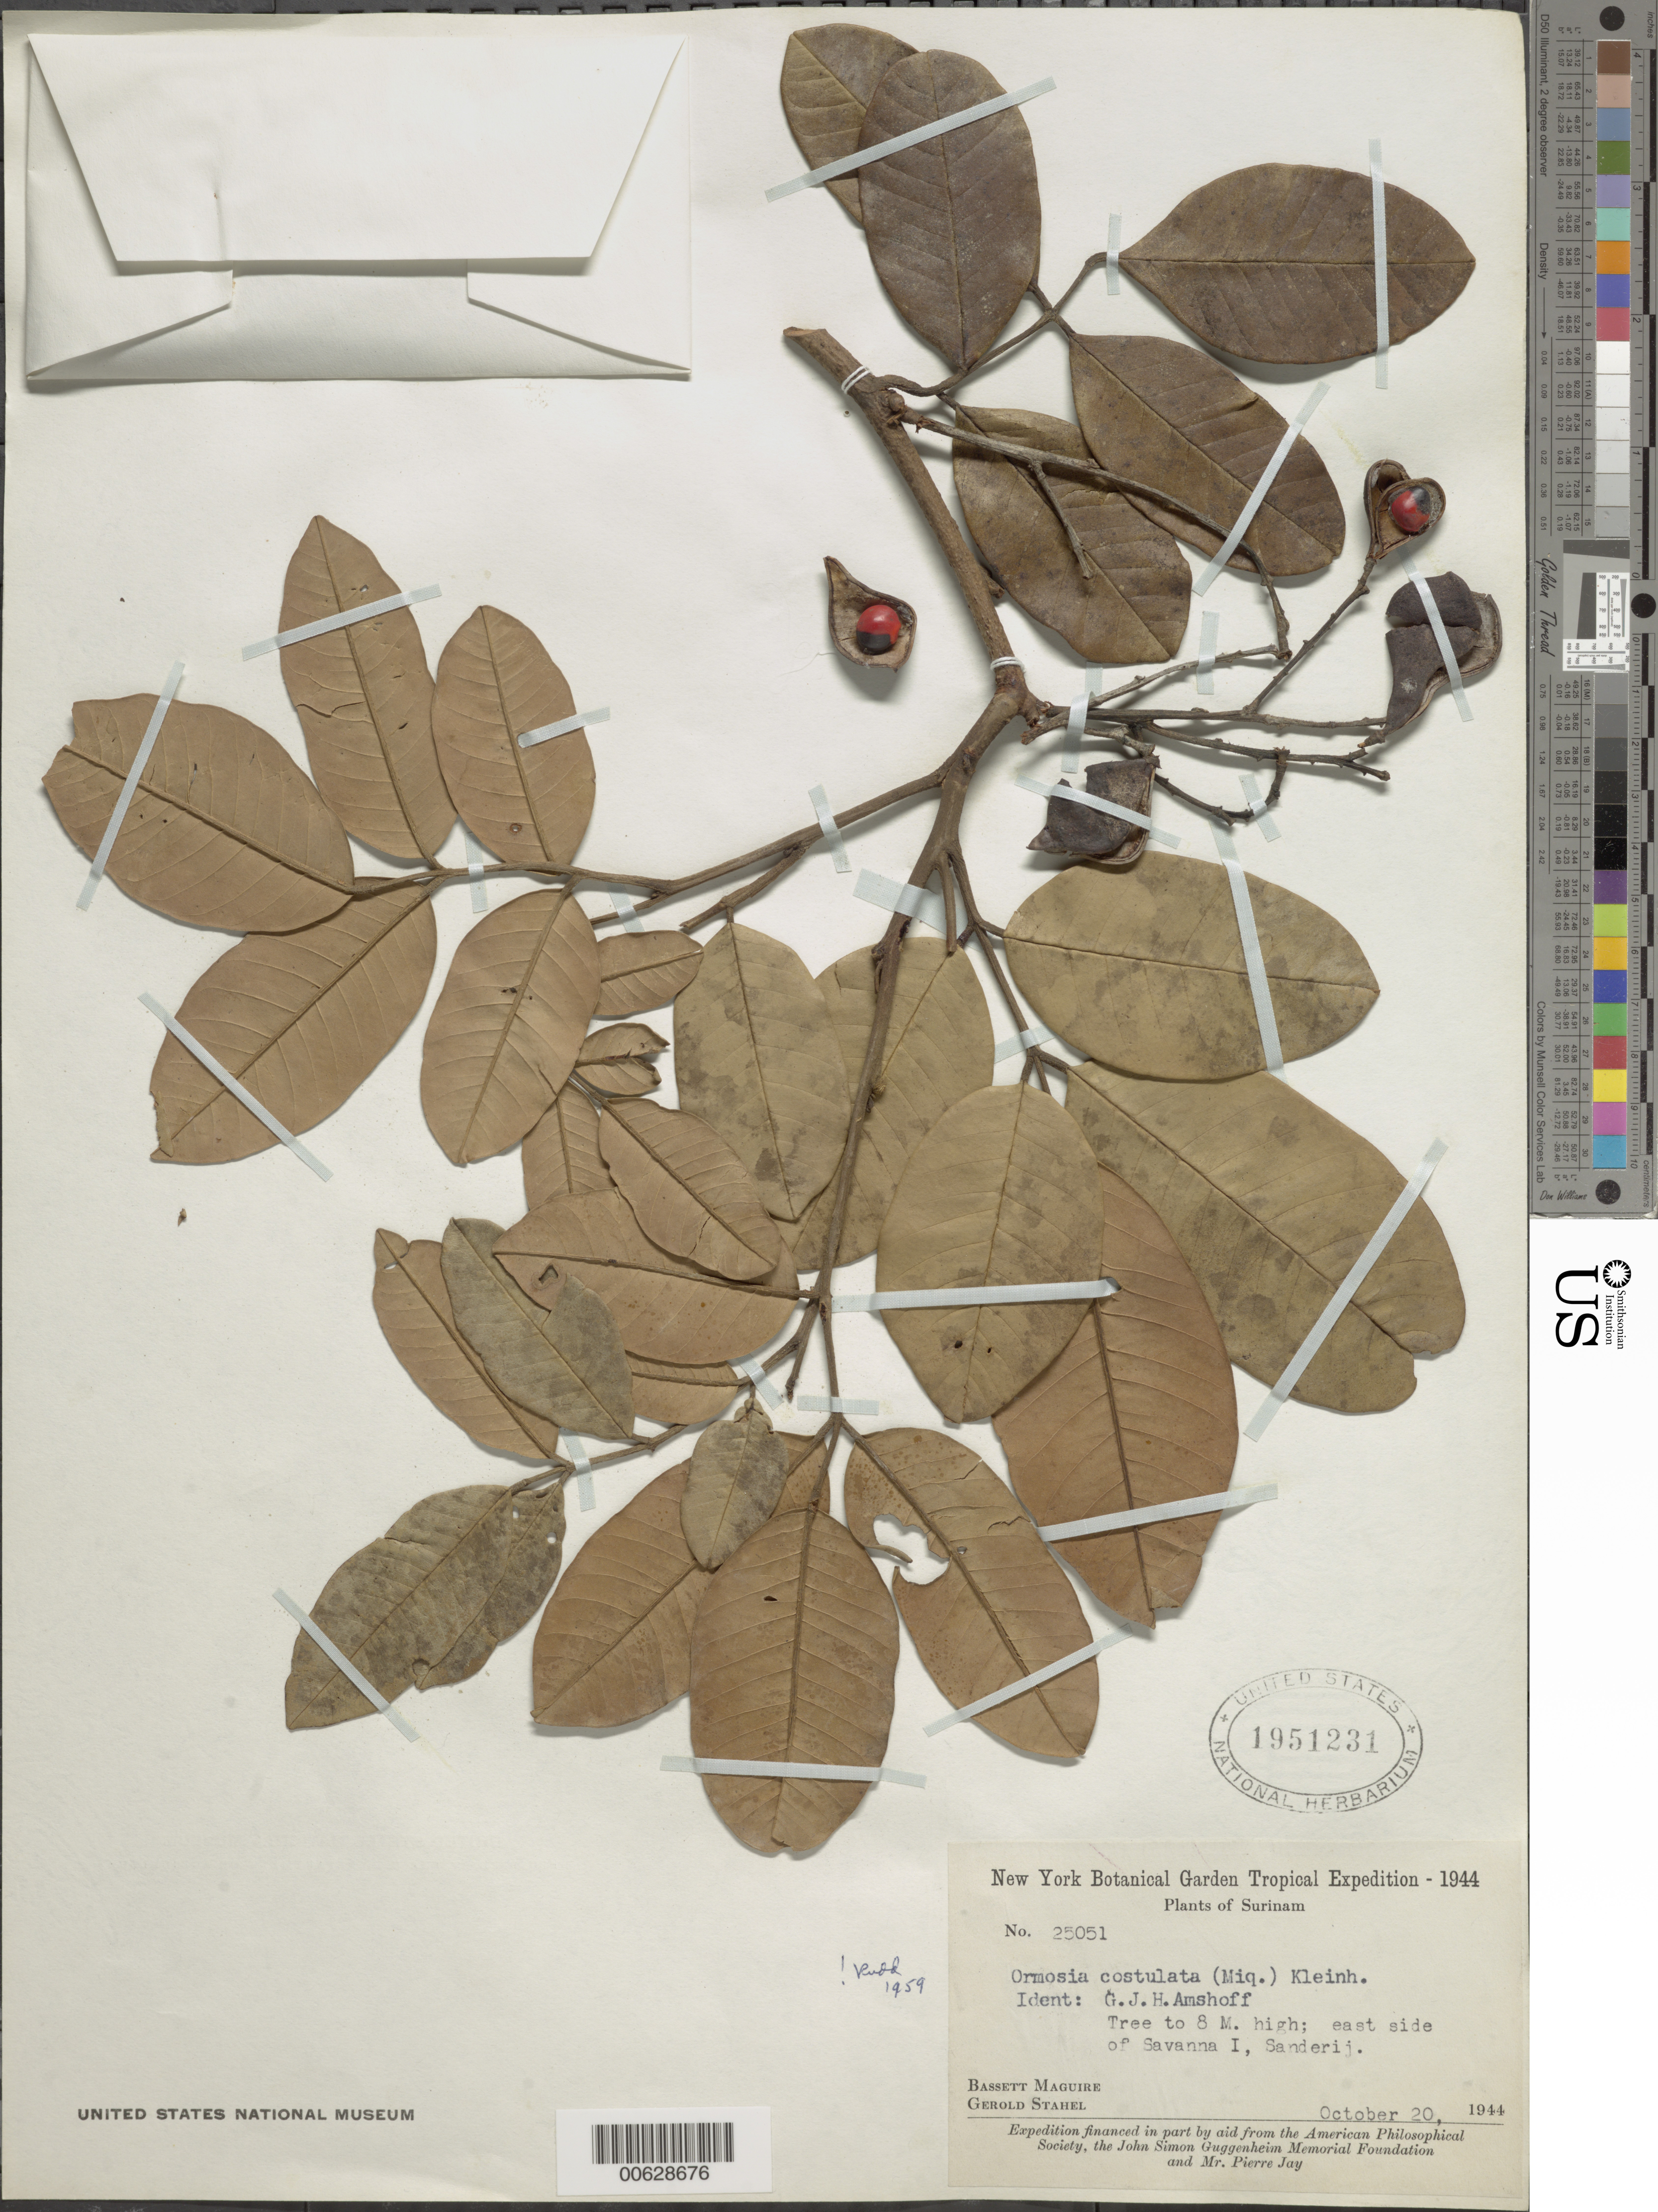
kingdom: Plantae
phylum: Tracheophyta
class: Magnoliopsida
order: Fabales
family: Fabaceae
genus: Ormosia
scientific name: Ormosia costulata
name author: (Miq.) Kleinhoonte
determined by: Rudd, V. E.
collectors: B. Maguire & G. Stahel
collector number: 25051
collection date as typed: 20-Oct-44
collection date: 1944-10-20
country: Suriname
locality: Zanderij I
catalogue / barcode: US 1951231